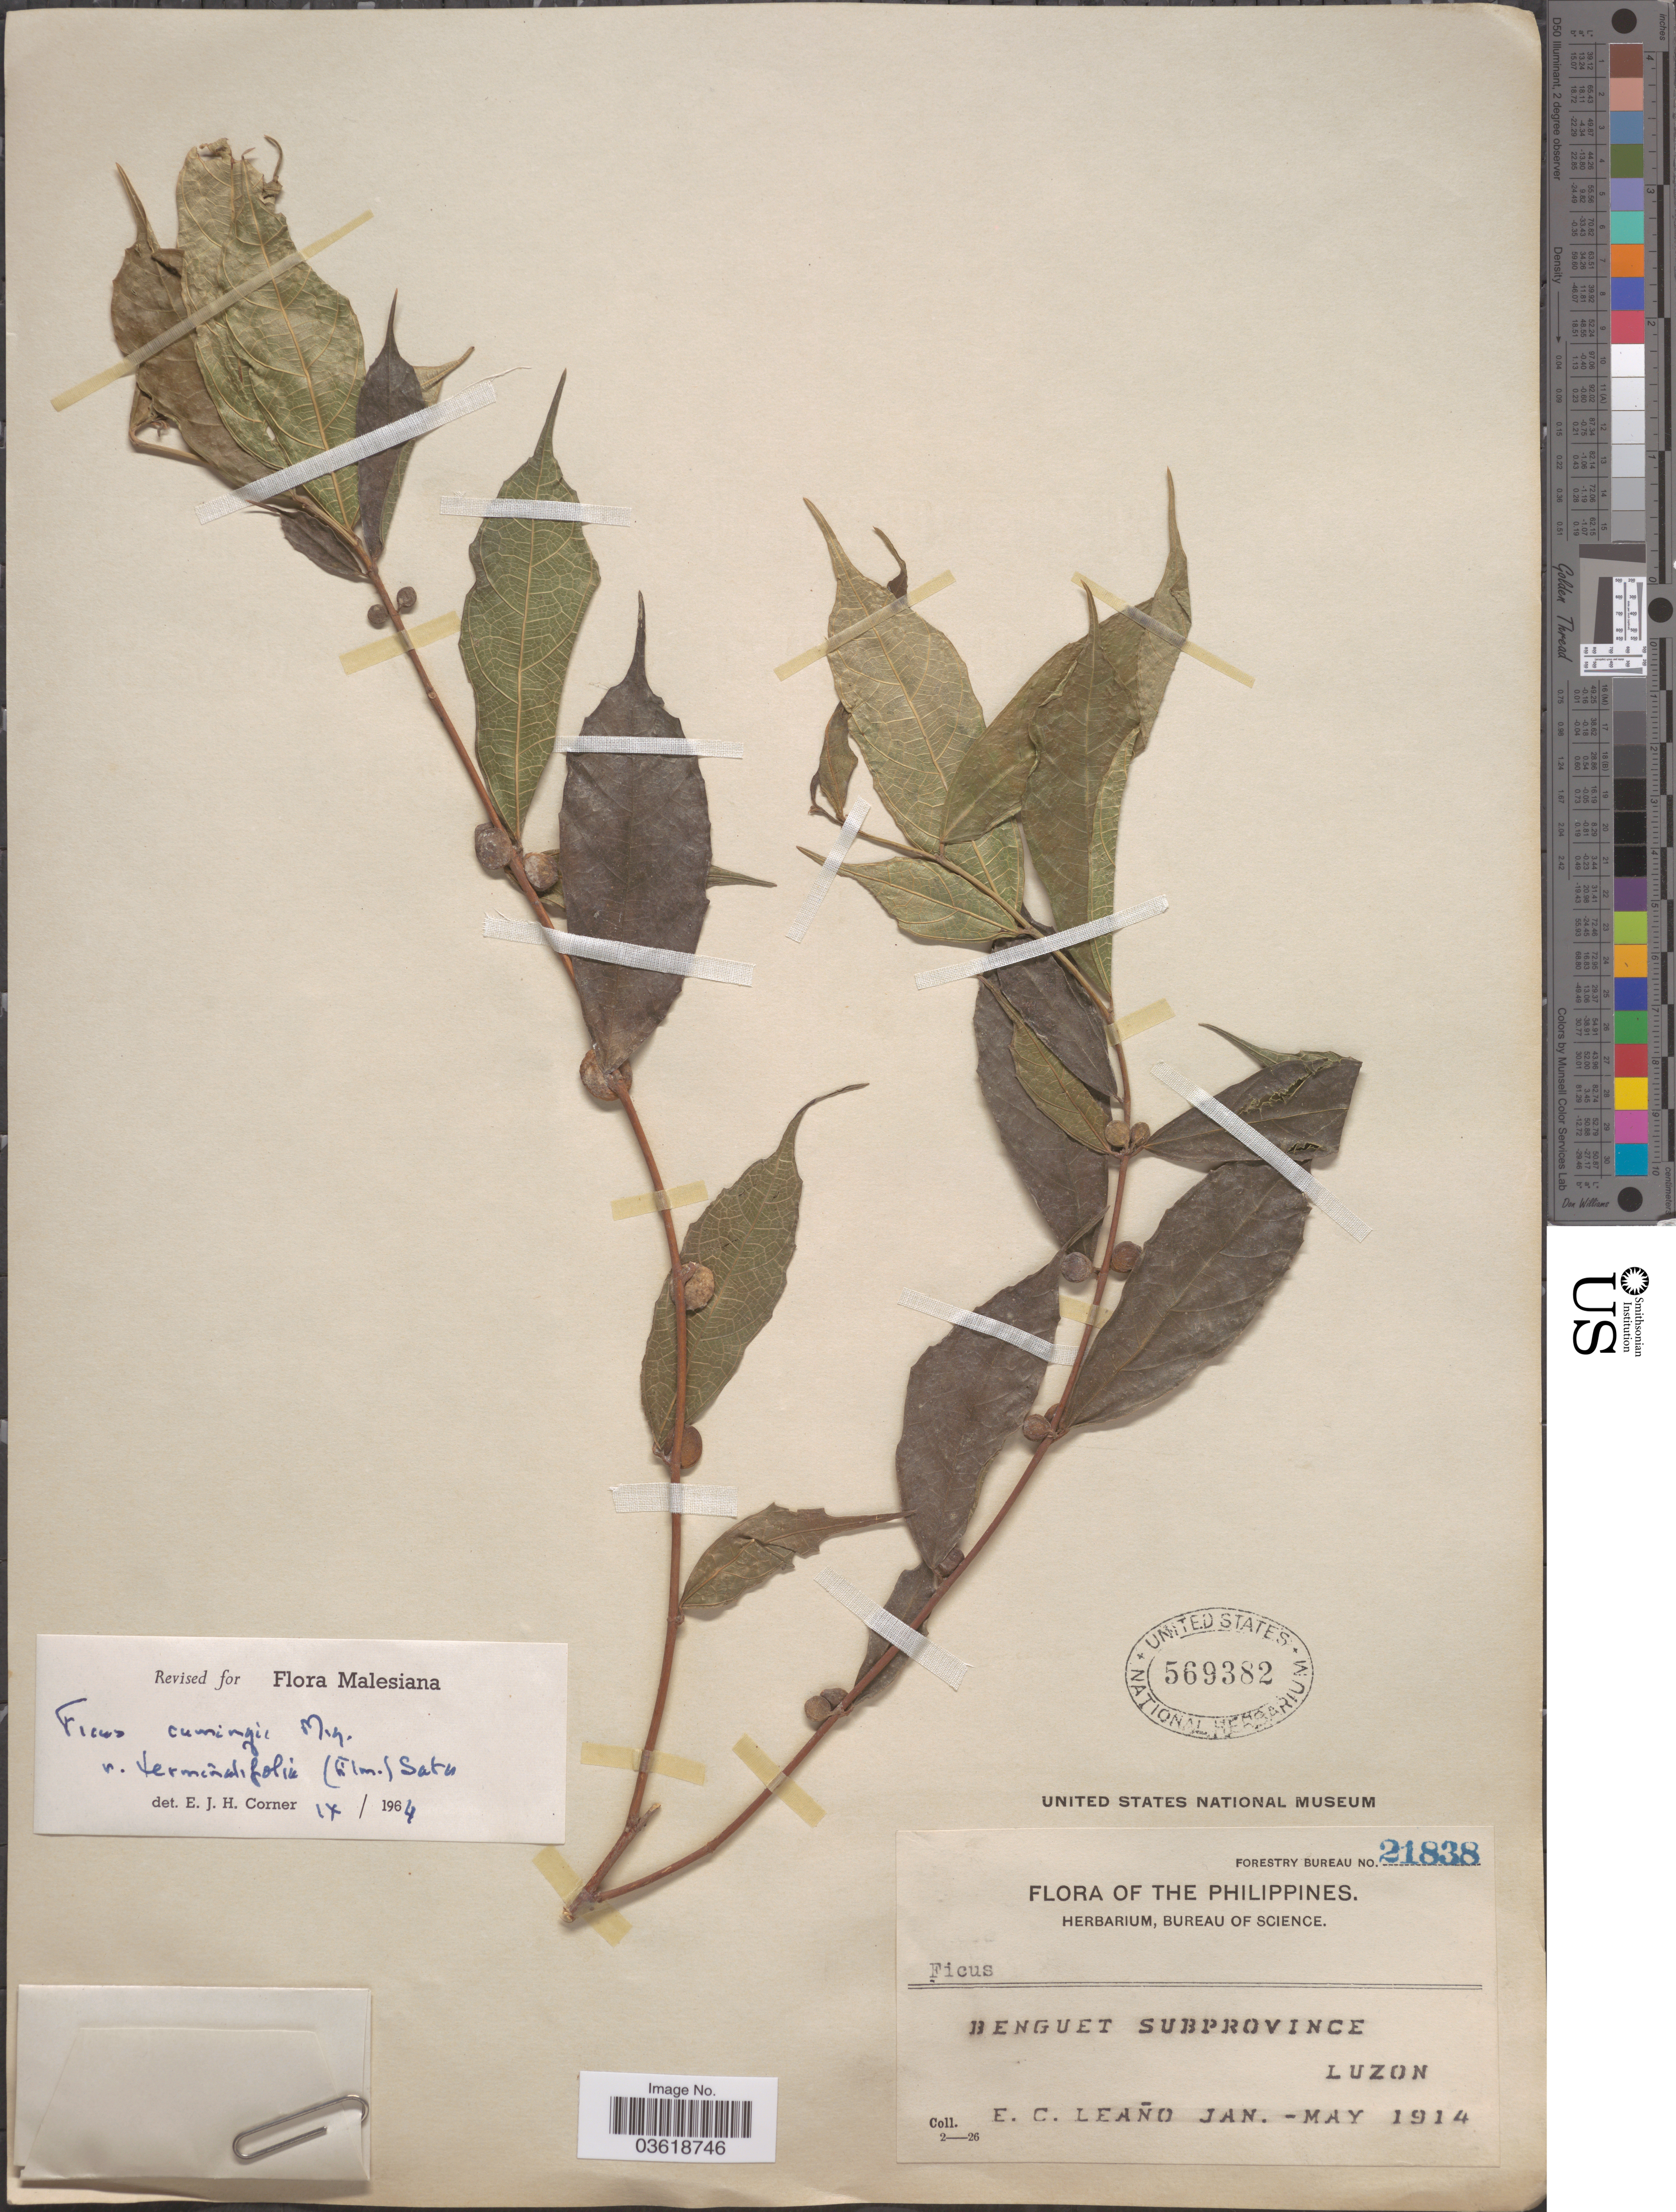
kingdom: Plantae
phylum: Tracheophyta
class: Magnoliopsida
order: Rosales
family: Moraceae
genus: Ficus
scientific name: Ficus cumingii var. terminalifolia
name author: (Elmer) Sata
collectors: E. Leano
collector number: Forestry Bureau 21838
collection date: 1914-01/1914-05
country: Philippines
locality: Benguet Subprovince. Luzon.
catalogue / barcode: US 569382